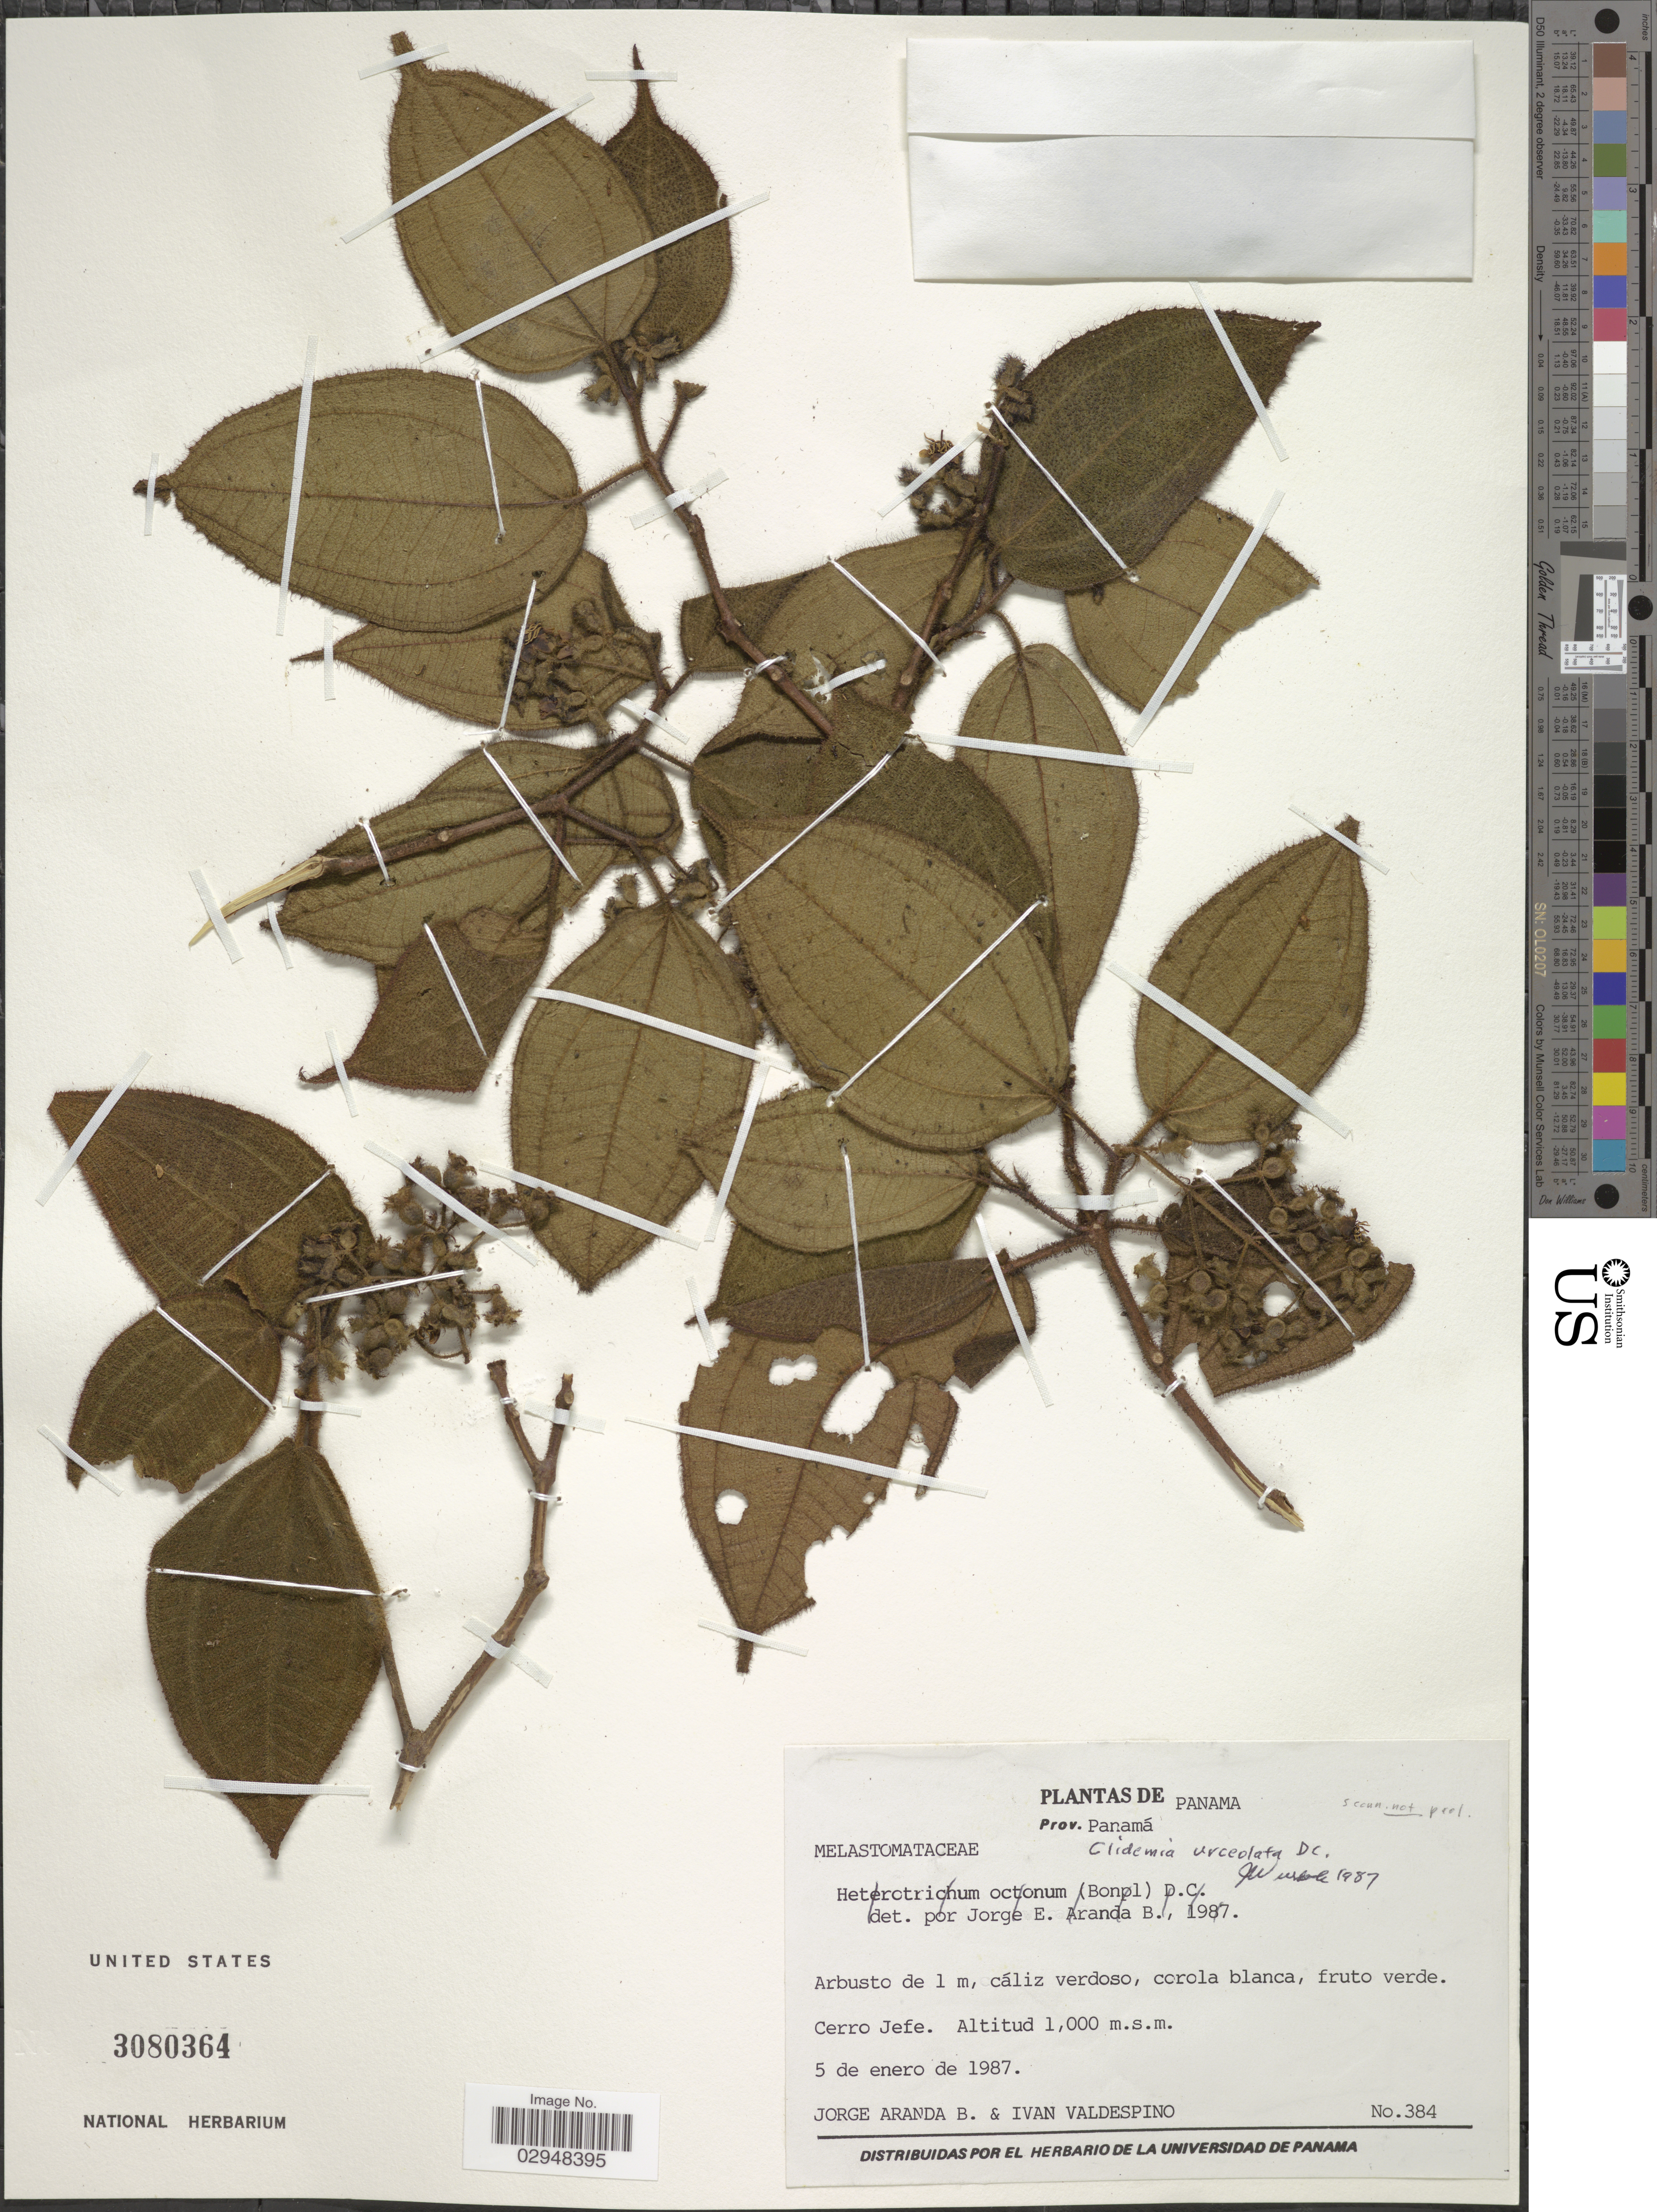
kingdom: Plantae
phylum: Tracheophyta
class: Magnoliopsida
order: Myrtales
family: Melastomataceae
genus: Clidemia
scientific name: Clidemia urceolata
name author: DC.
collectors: J. Aranda B. & I. Valdespino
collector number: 384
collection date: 1987-01-05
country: Panama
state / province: Panamá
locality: Cerro Jefe.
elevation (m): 1000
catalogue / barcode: US 3080364